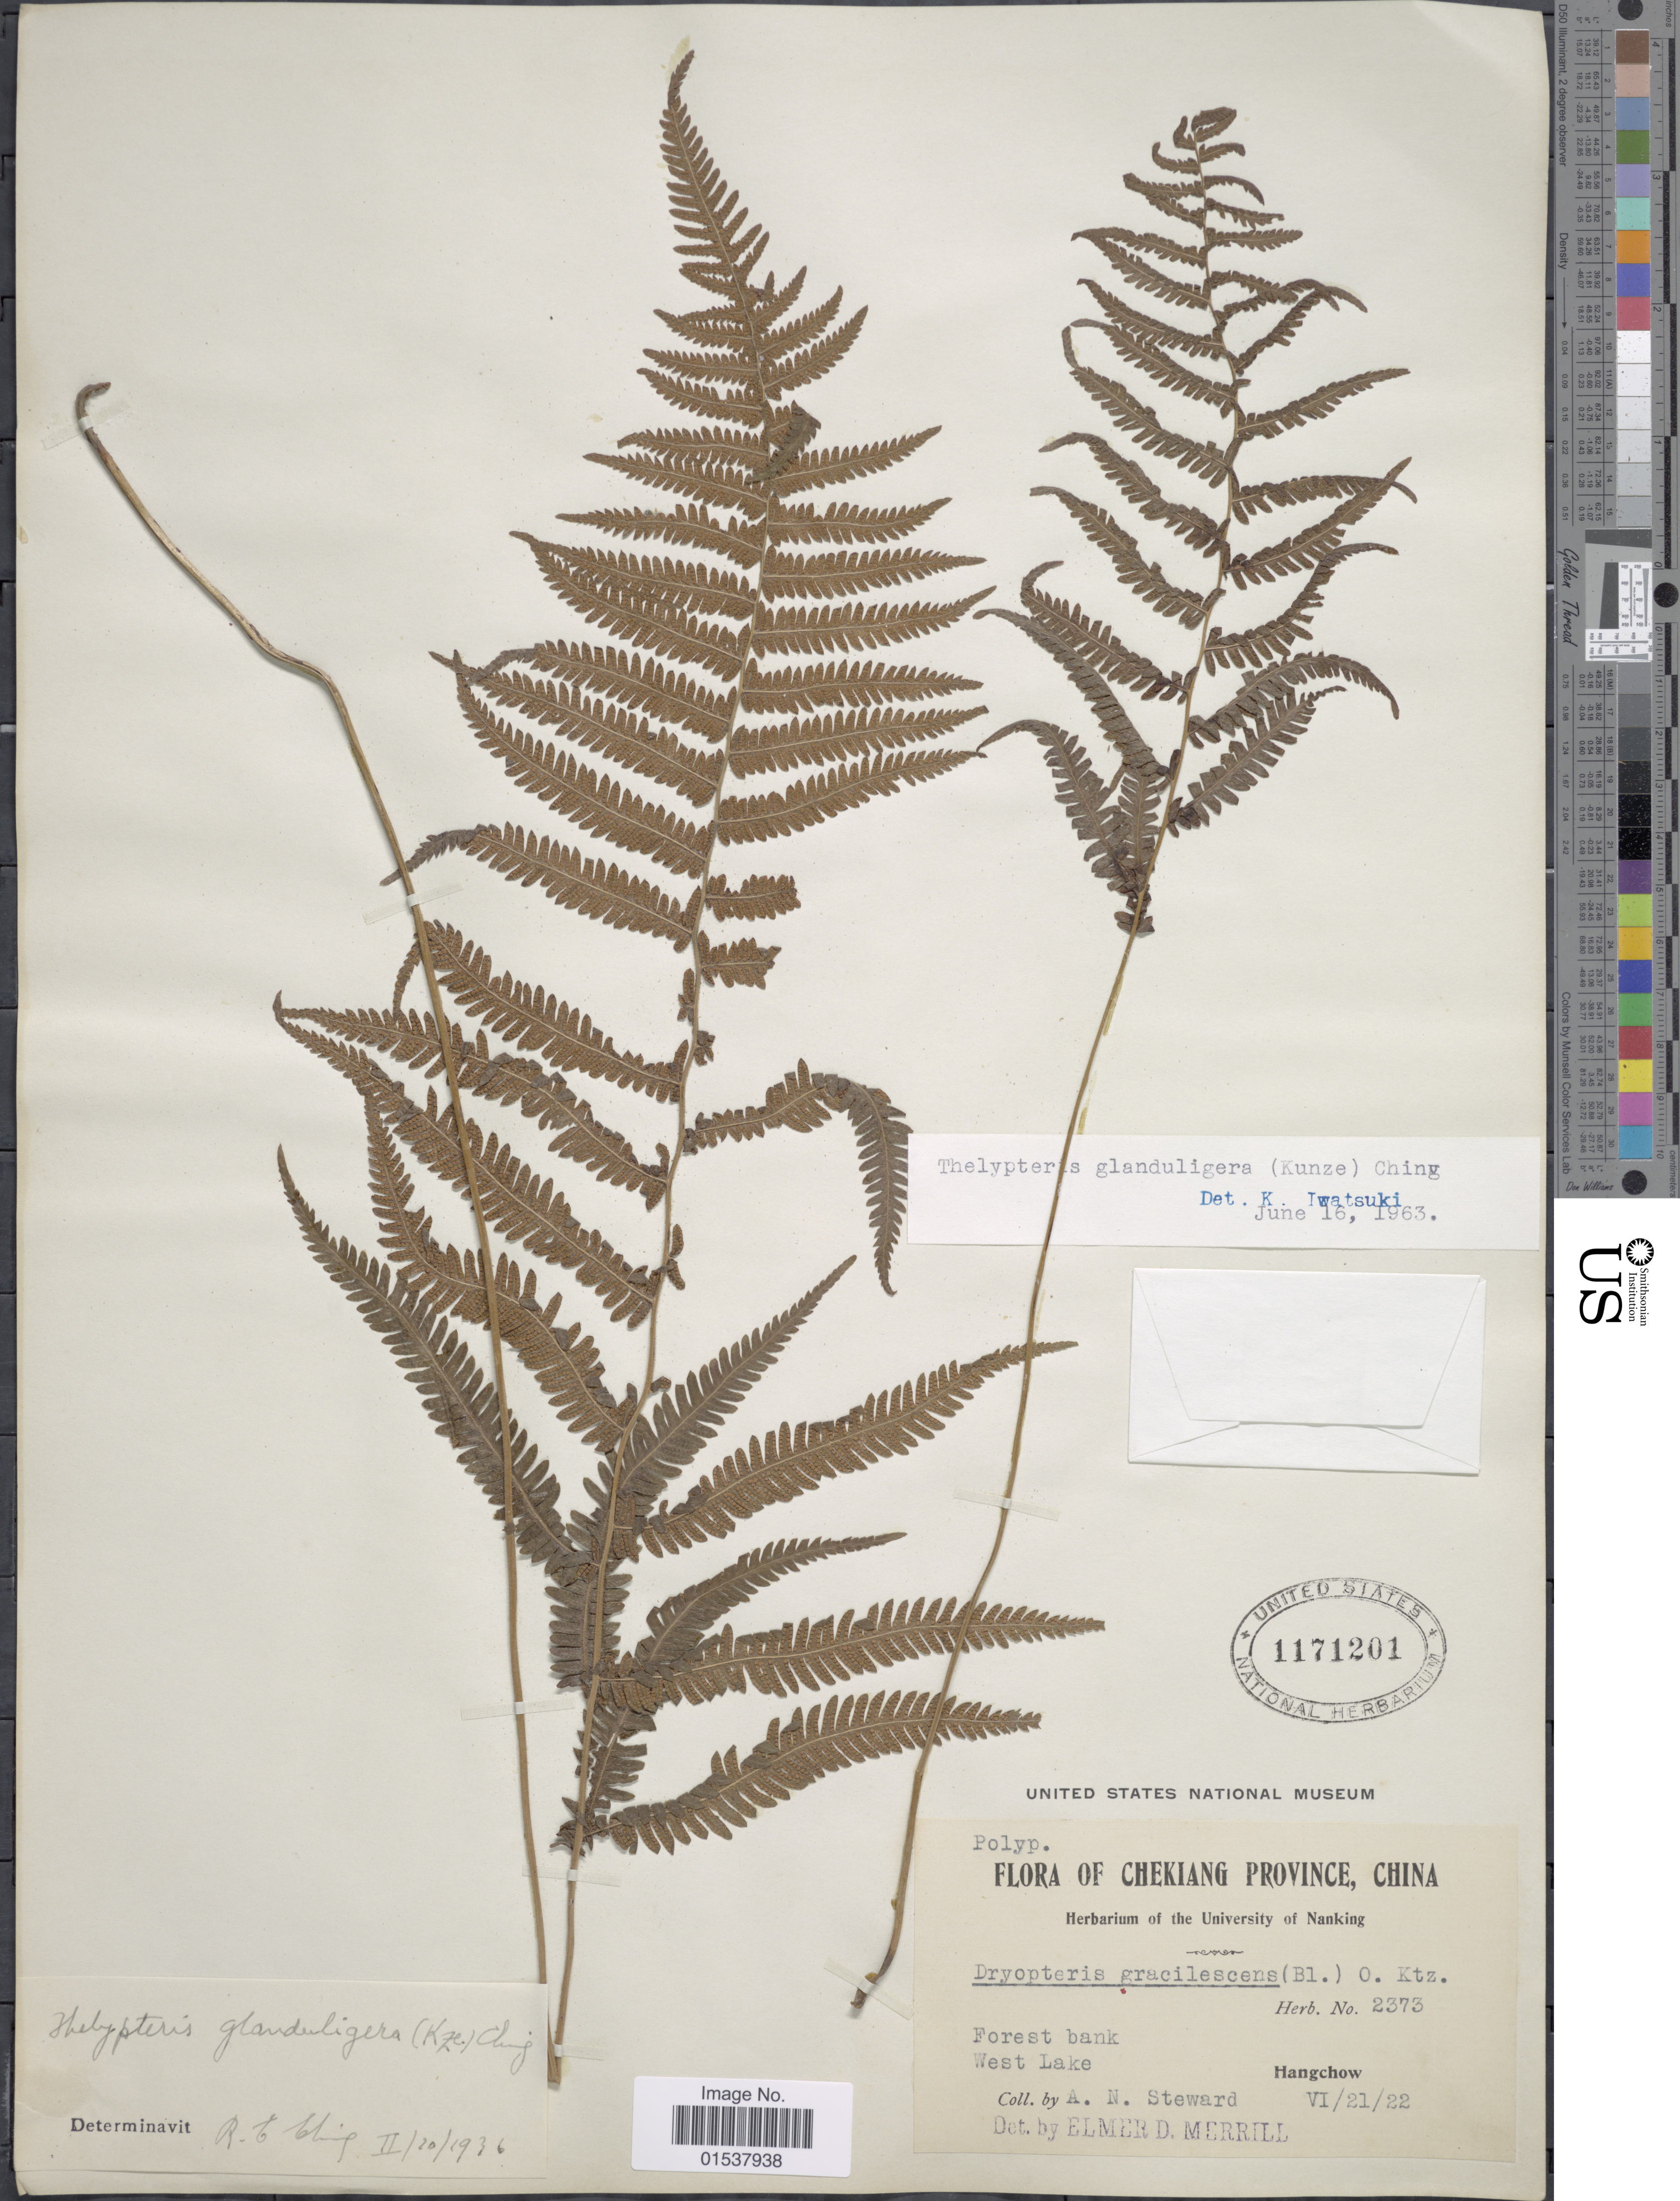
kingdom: Plantae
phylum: Tracheophyta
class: Polypodiopsida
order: Polypodiales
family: Thelypteridaceae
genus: Parathelypteris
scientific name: Parathelypteris glanduligera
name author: (Kunze) Ching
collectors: A. N. Steward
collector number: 2373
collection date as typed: Transcribed d/m/y: 21/6/22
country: China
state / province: Zhejiang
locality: Chekiang Province, Forest bank, West Lake, Hangchow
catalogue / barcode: US 1171201